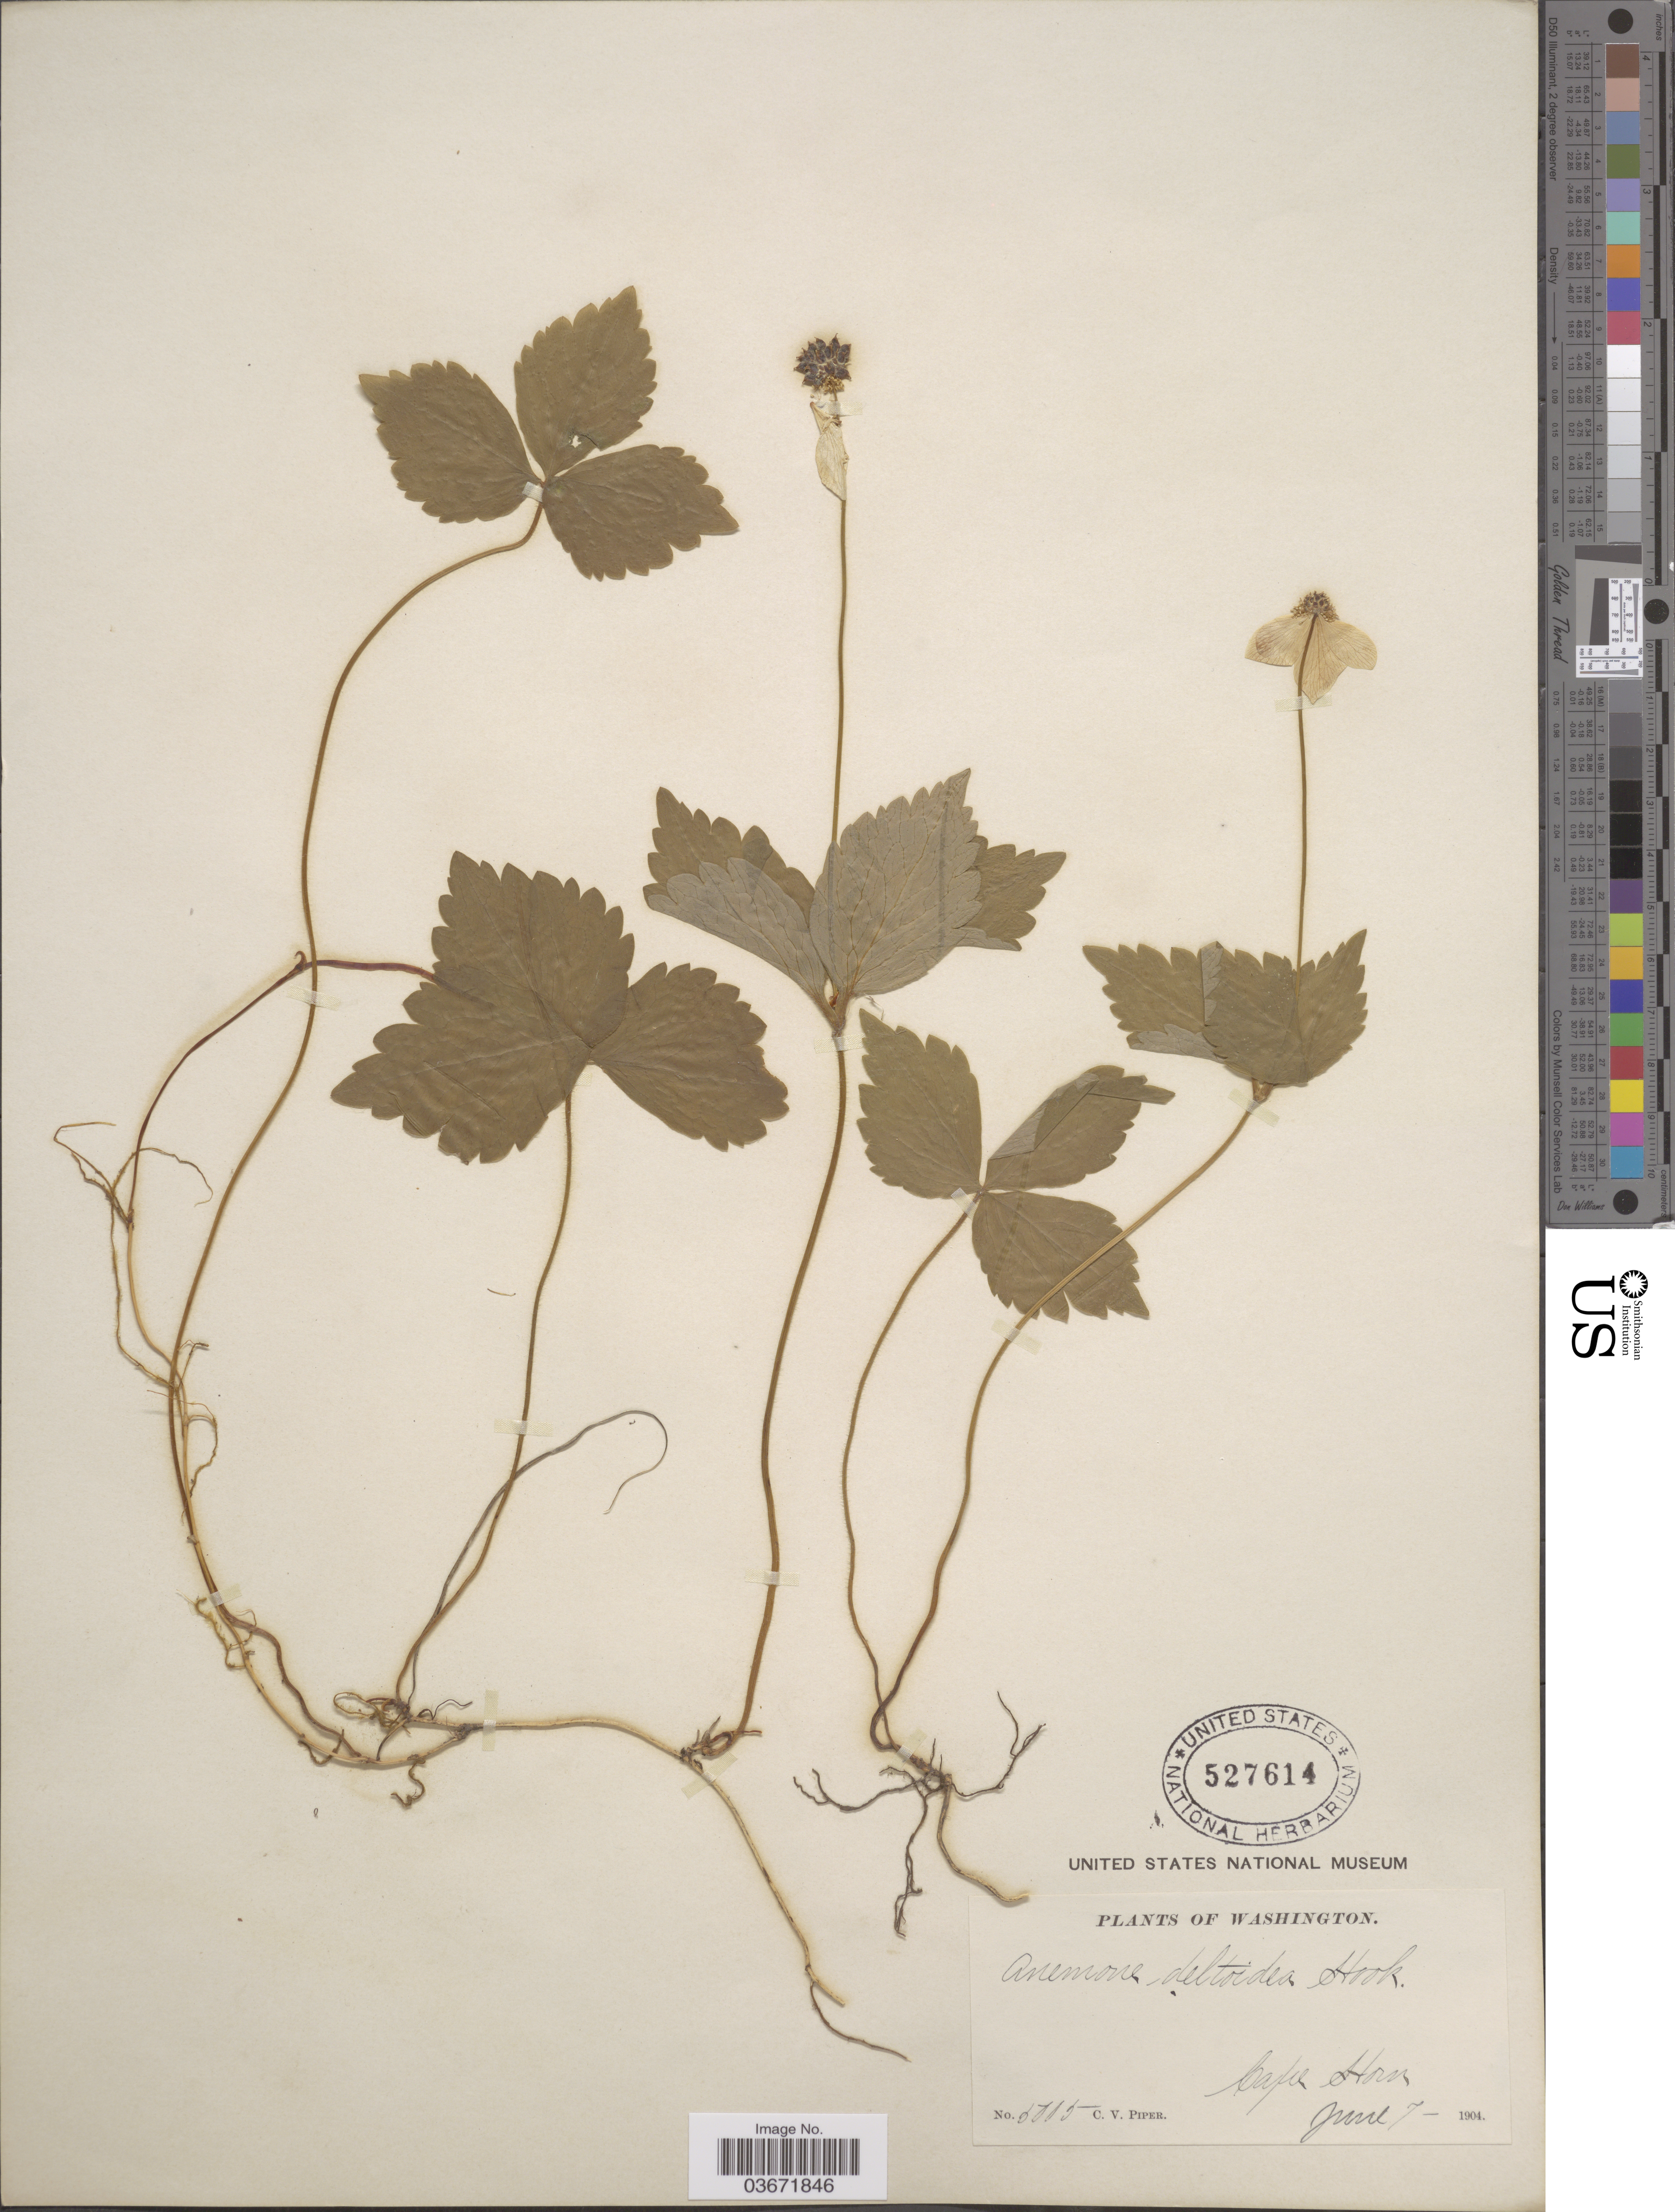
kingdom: Plantae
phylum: Tracheophyta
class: Magnoliopsida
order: Ranunculales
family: Ranunculaceae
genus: Anemone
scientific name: Anemone deltoidea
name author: Douglas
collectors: C. V. Piper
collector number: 5005*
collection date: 1904-06-07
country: United States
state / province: Washington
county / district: Skamania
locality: Cape Horn.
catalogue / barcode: US 527614